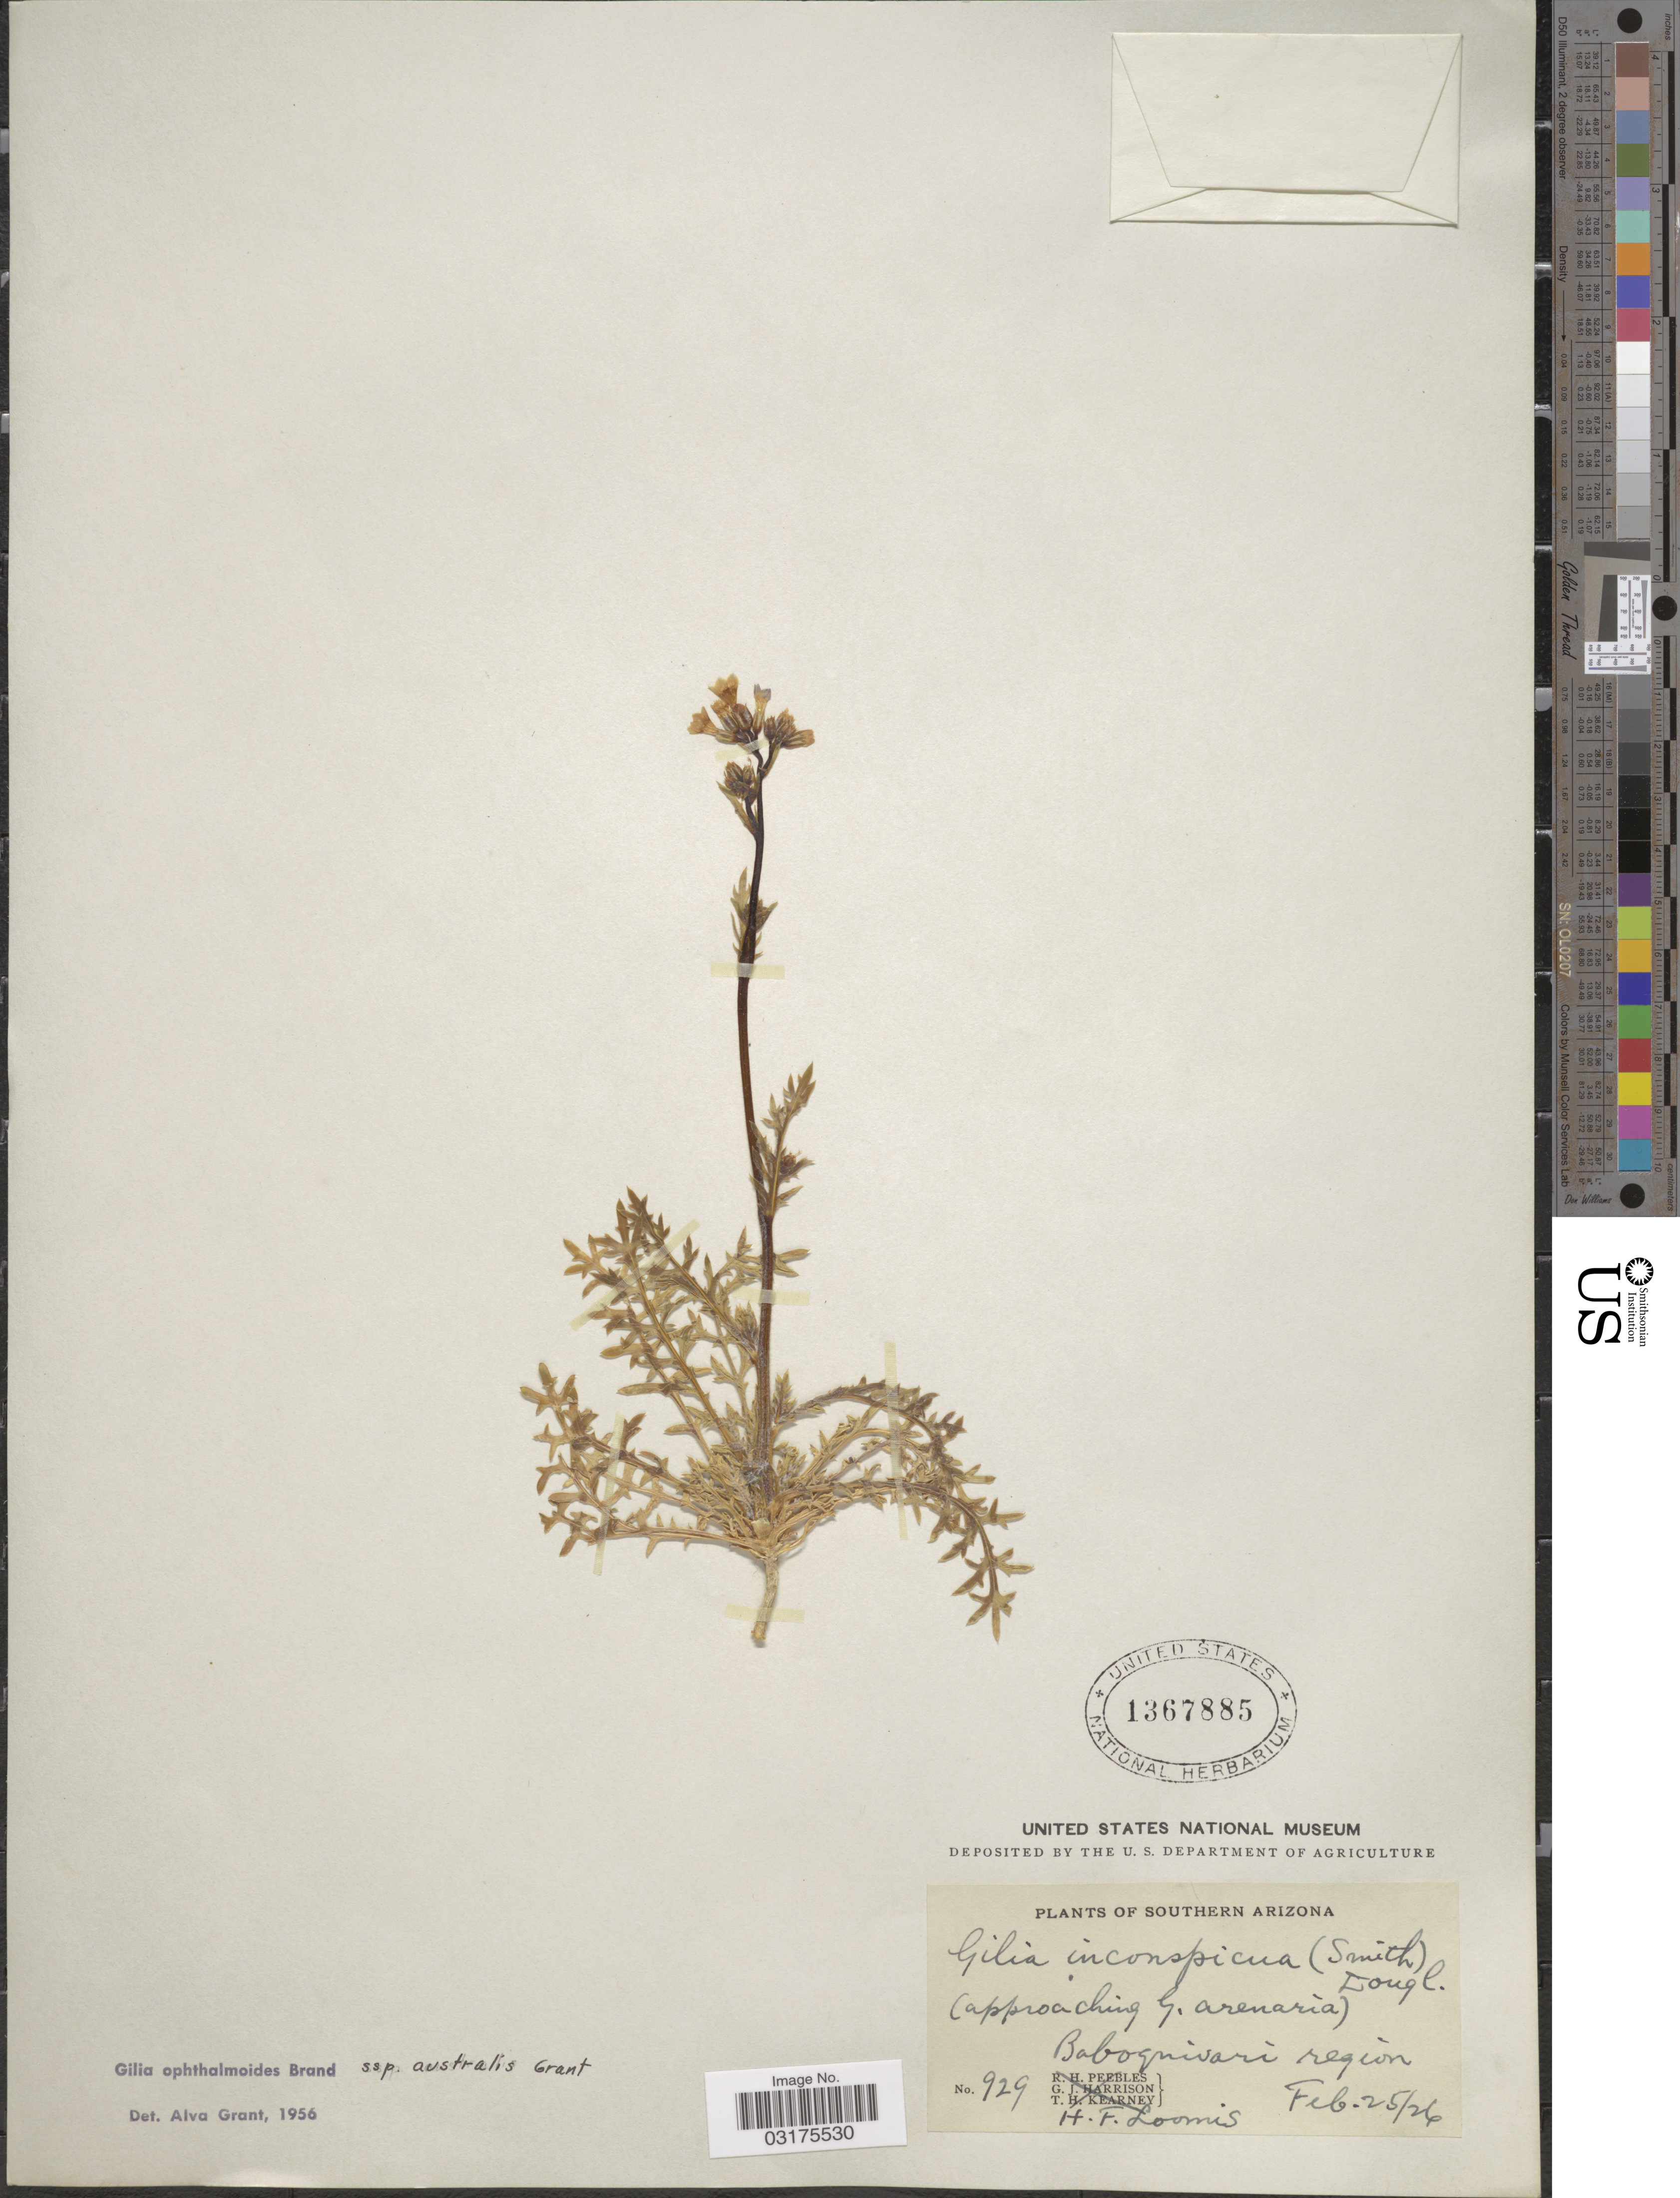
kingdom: Plantae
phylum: Tracheophyta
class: Magnoliopsida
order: Ericales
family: Polemoniaceae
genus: Gilia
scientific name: Gilia flavocincta subsp. australis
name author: A. Nelson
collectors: H. F. Loomis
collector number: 929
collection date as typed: Transcribed d/m/y: 25/2/26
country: United States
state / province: Arizona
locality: Southern Arizona, Baboquivari region.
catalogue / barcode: US 1367885